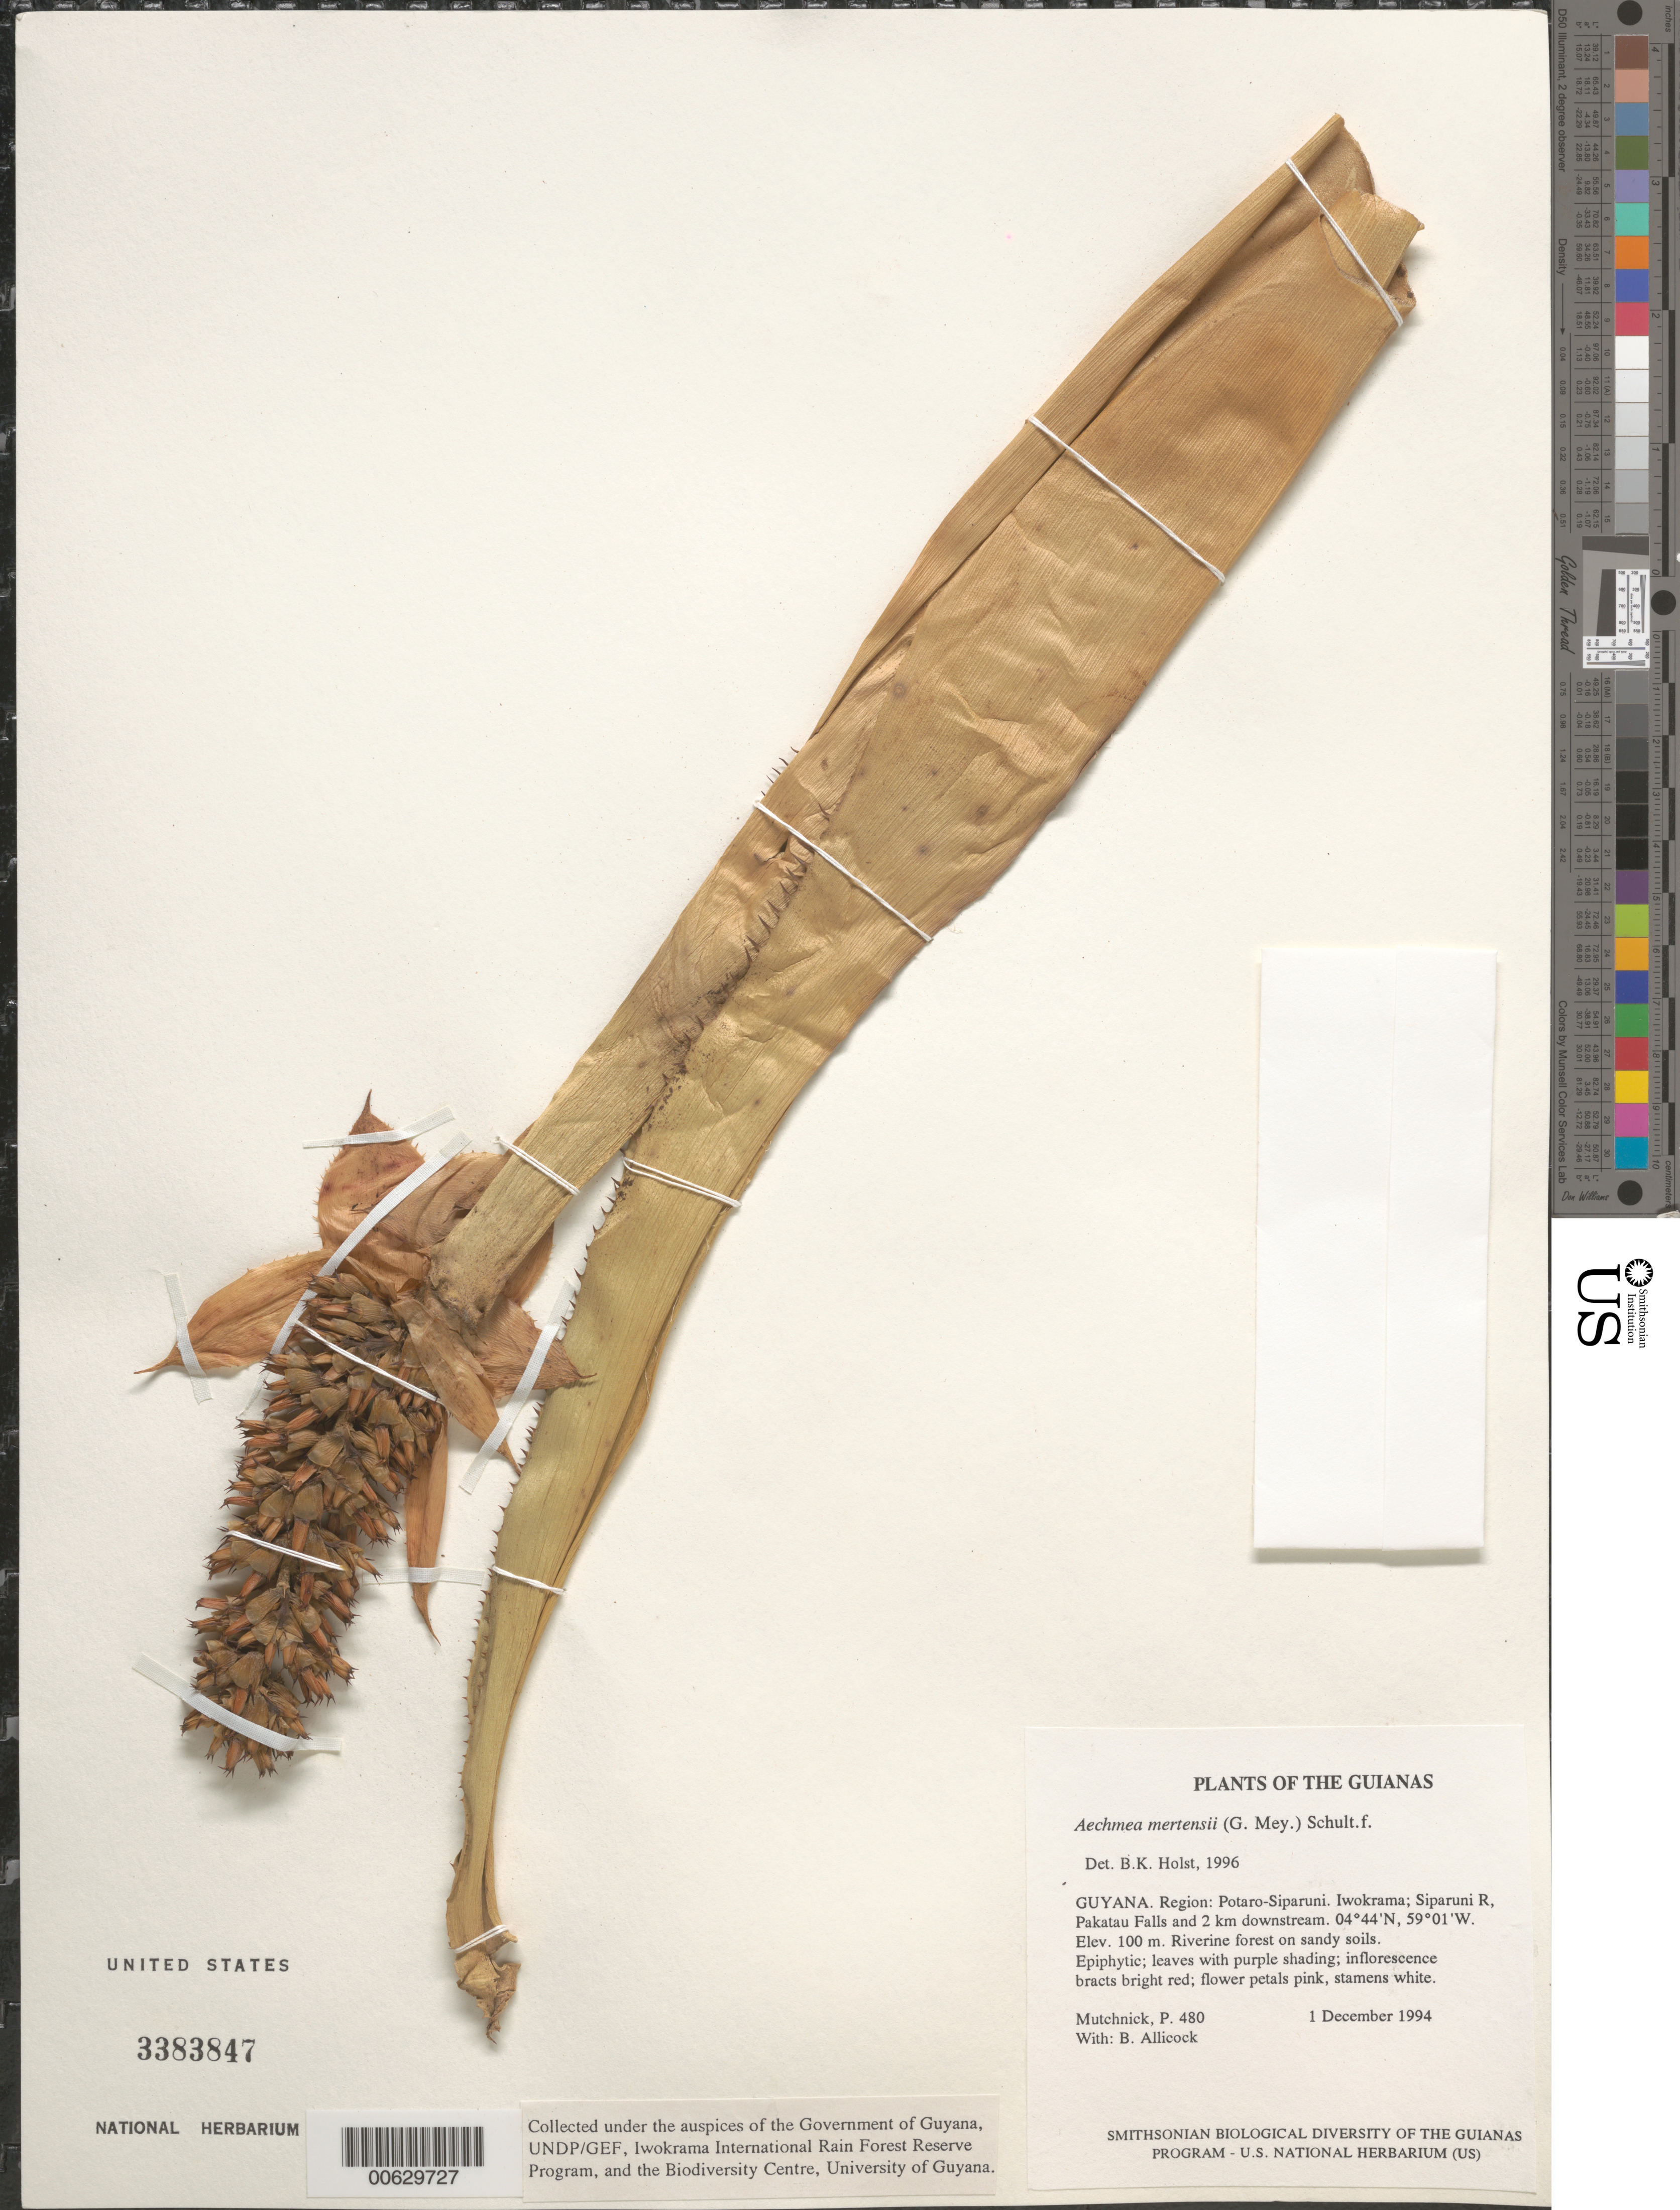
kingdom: Plantae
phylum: Tracheophyta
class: Liliopsida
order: Poales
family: Bromeliaceae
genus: Aechmea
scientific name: Aechmea mertensii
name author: (G. Mey.) Schult. & Schult. f.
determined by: Holst, Bruce K.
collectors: P. Mutchnick & B. Allicock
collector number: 480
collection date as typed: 1 December 1994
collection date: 1994-12-01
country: Guyana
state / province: Potaro-Siparuni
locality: Iwokrama; Siparuni R, Pakatau Falls and 2 km downstream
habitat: Riverine forest on sandy soils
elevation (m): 100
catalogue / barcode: US 3383847